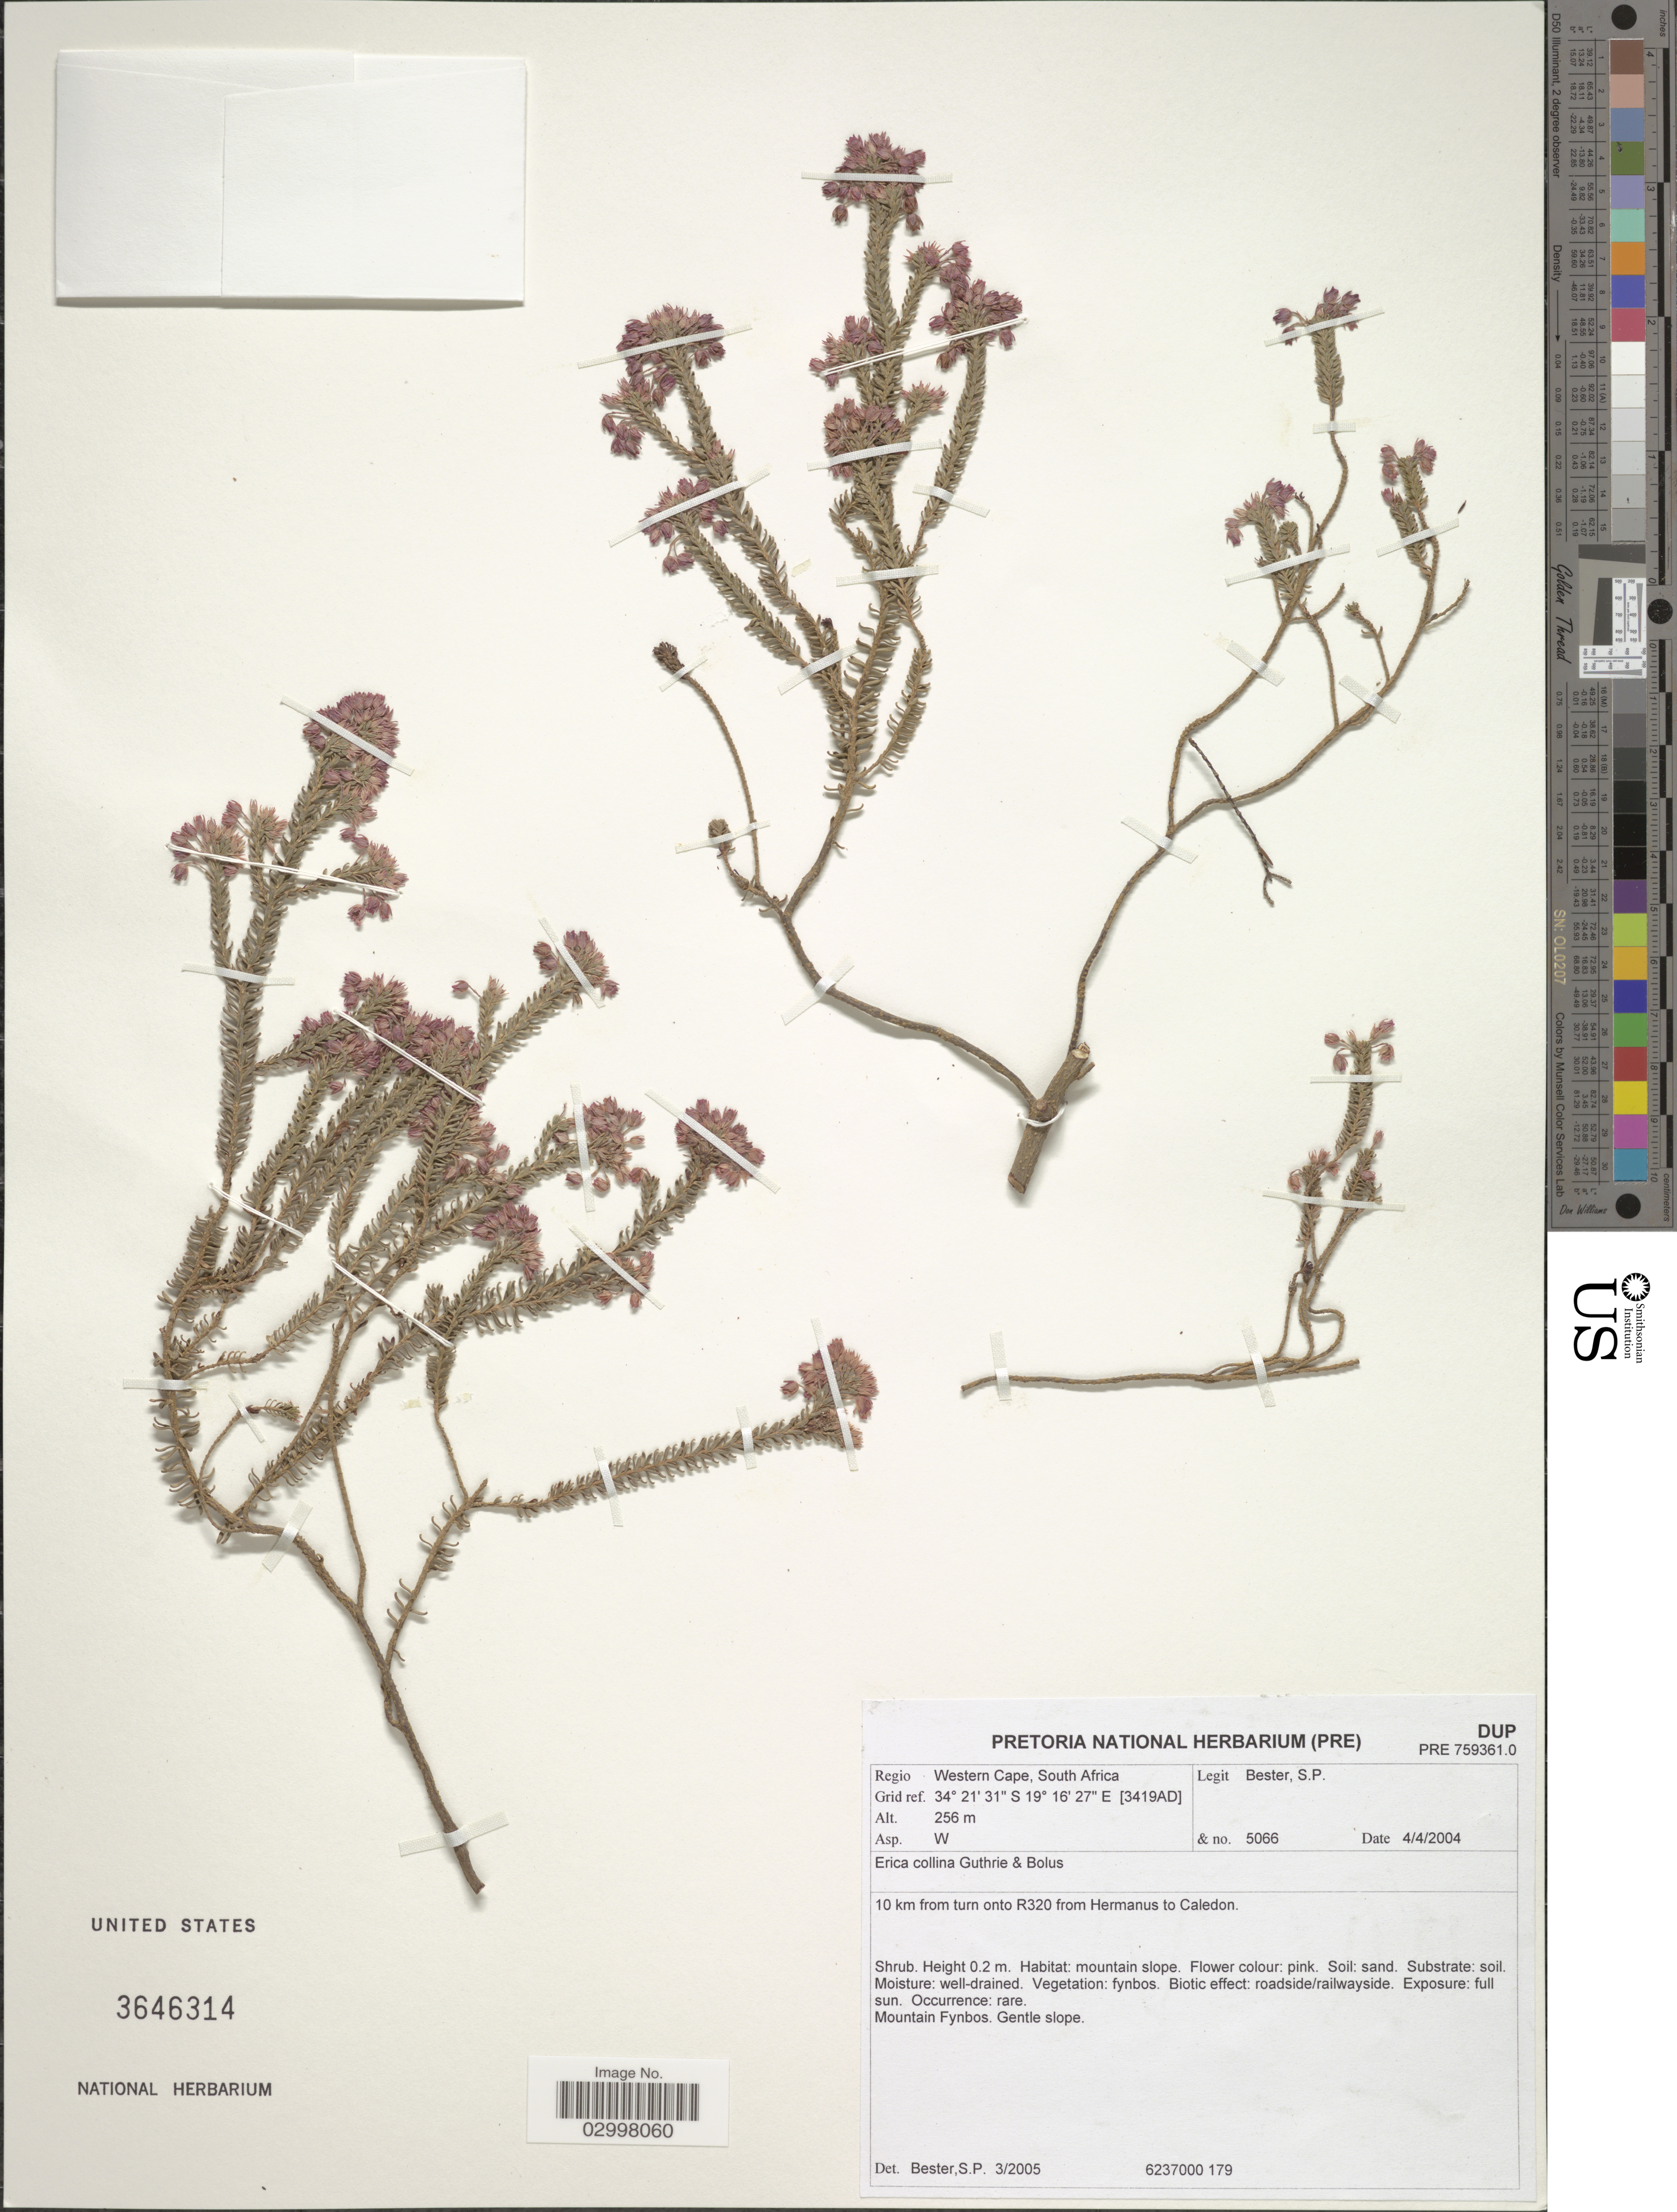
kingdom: Plantae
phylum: Tracheophyta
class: Magnoliopsida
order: Ericales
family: Ericaceae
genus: Erica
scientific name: Erica collina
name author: Guthrie & Bolus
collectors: S. Bester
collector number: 5066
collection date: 2004-04-04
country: South Africa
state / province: Western Cape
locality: Regio Western Cape, South Africa. Grid ref. [3419AD]. Asp. W. 10 km from turn onto R320 from Hermanus to Caledon.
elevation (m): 256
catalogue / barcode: US 3646314